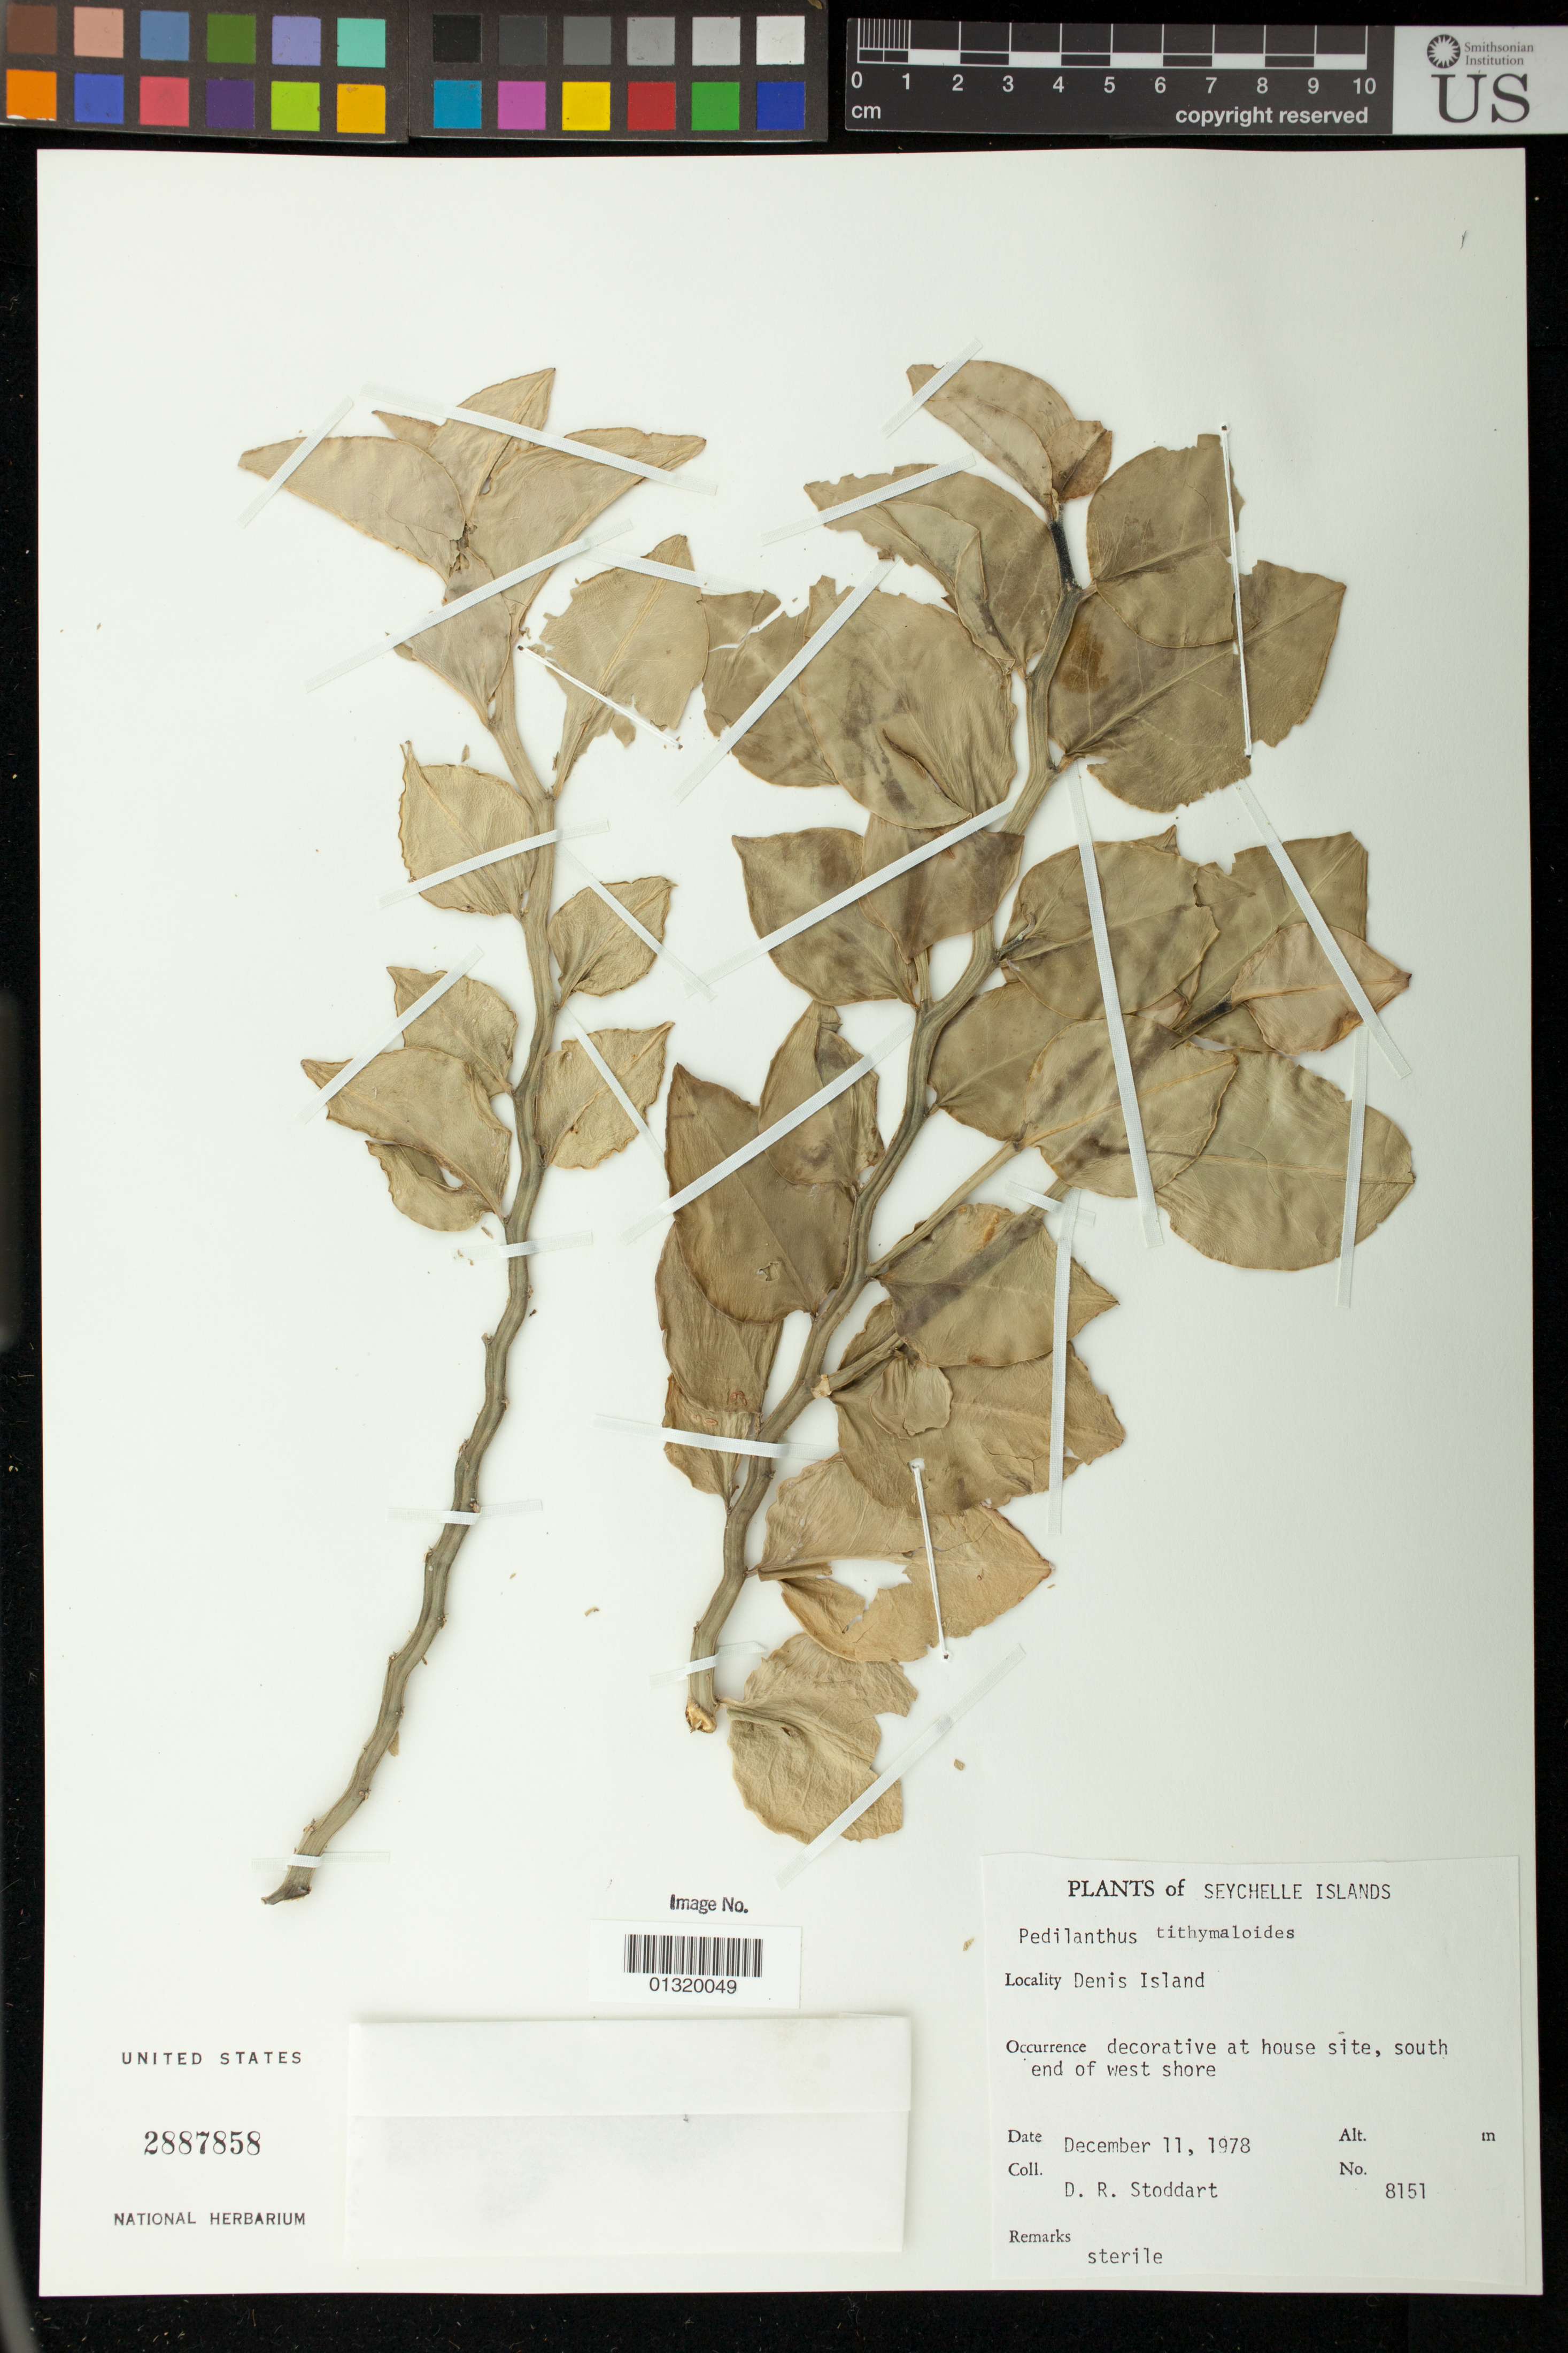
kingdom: Plantae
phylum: Tracheophyta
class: Magnoliopsida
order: Malpighiales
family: Euphorbiaceae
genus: Pedilanthus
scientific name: Pedilanthus tithymaloides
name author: (L.) Poit.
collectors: D. R. Stoddart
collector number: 8151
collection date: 1978-12-11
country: Seychelles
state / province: Baie Sainte Anne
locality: Denis Island [Ile Denis]; south end of west shore;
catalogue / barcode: US 2887858